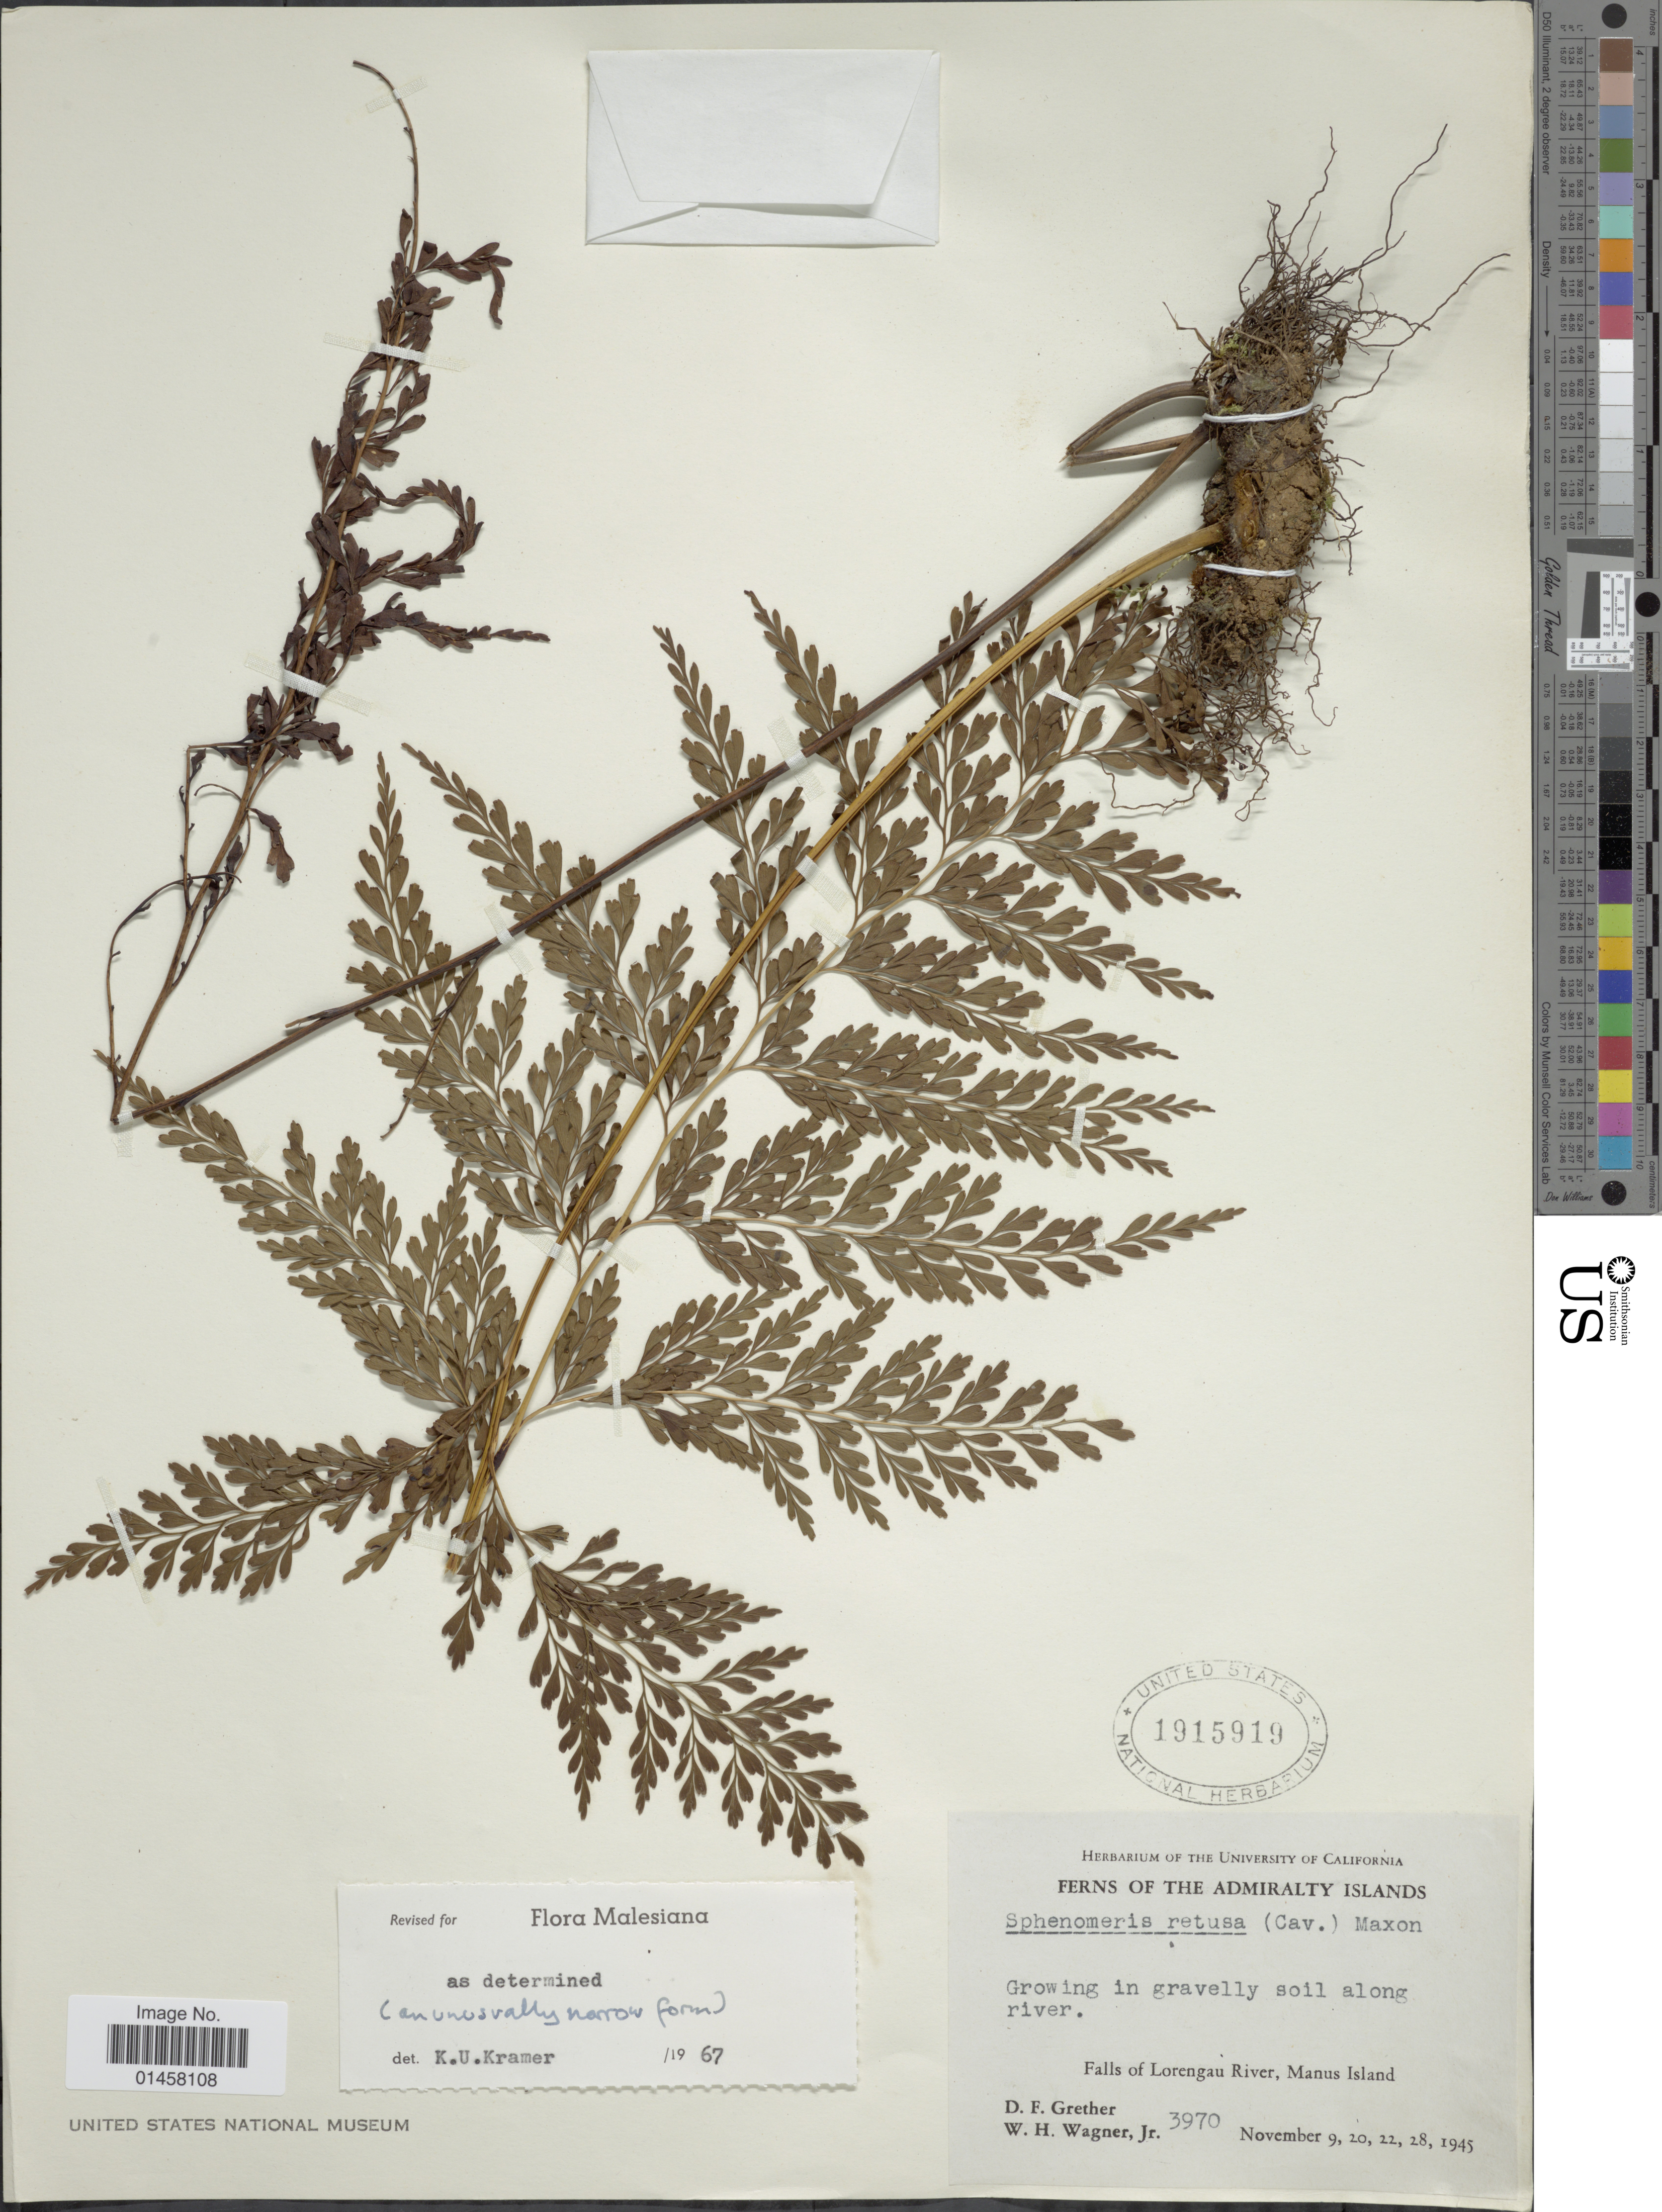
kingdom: Plantae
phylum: Tracheophyta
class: Polypodiopsida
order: Polypodiales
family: Lindsaeaceae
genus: Sphenomeris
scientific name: Sphenomeris retusa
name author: (Cav.) Maxim.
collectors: D. F. Grether & W. H. Wagner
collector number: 3970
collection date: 1945-11-09/1945-11-28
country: Papua New Guinea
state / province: Manus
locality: Admiralty Islands, Falls of Lorengau River, Manus Island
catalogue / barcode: US 1915919